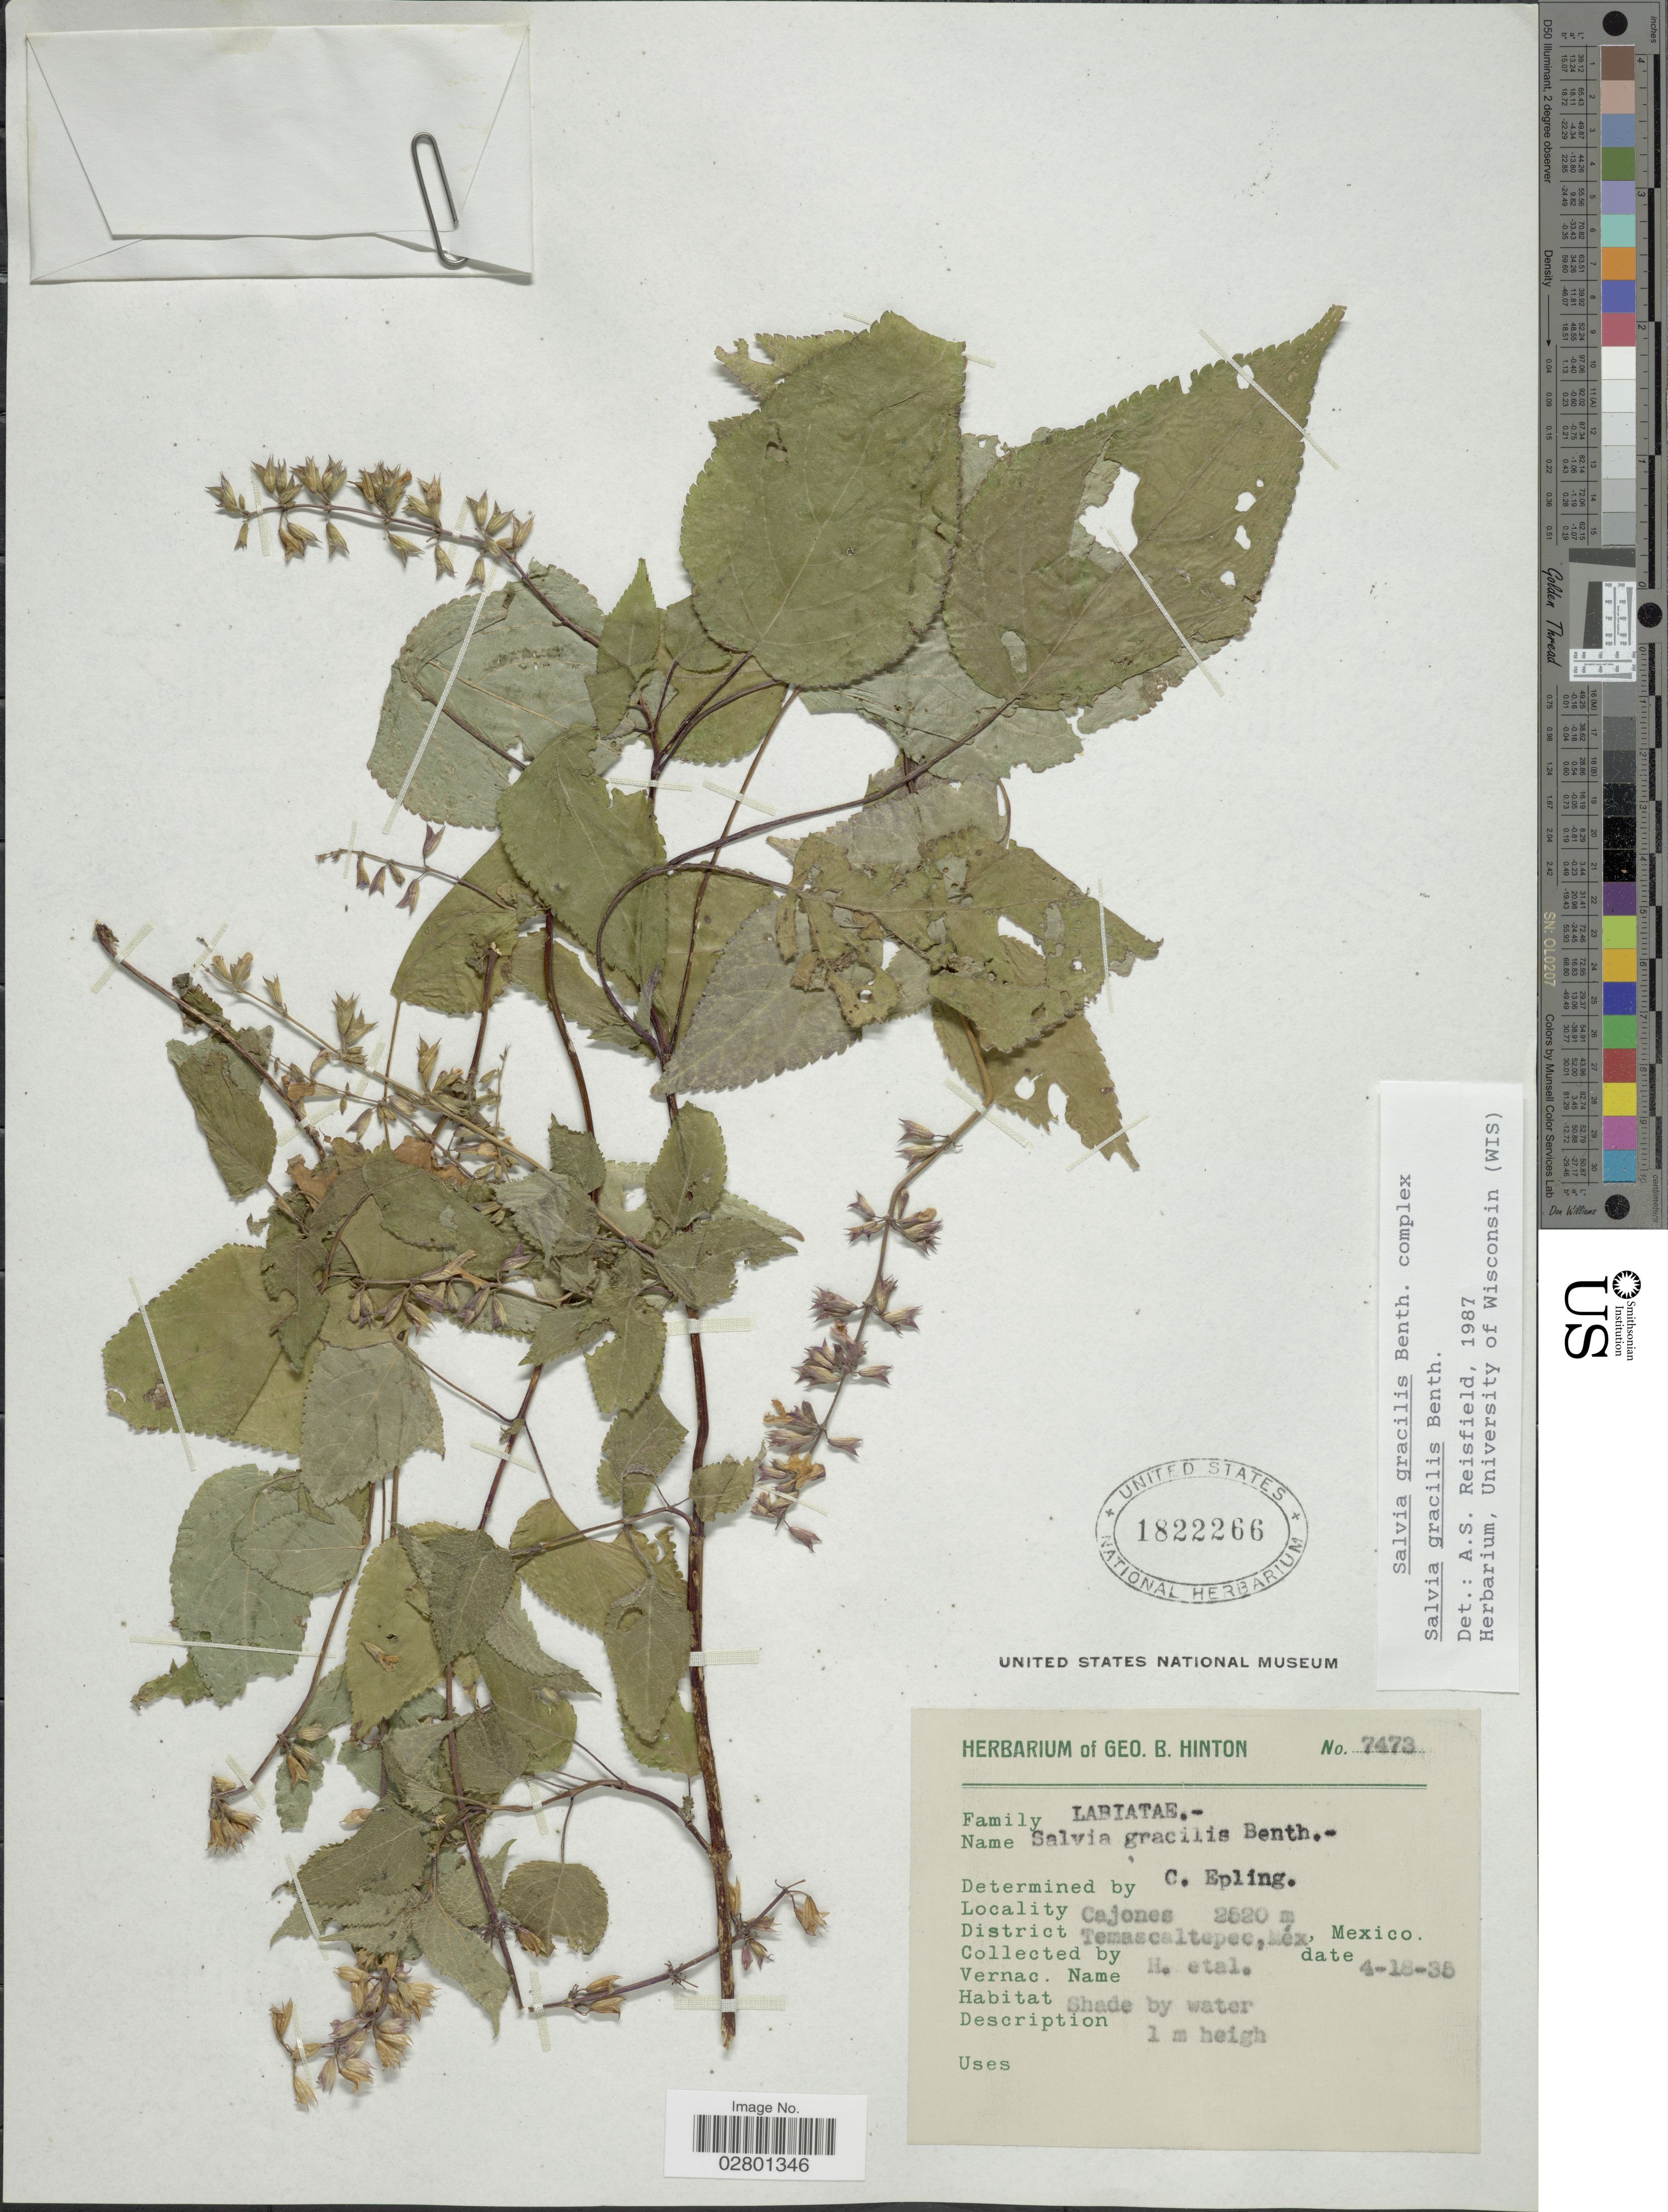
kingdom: Plantae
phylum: Tracheophyta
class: Magnoliopsida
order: Lamiales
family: Lamiaceae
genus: Salvia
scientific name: Salvia gracilis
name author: Benth.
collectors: G. B. Hinton & et al.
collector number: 7473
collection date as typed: Transcribed d/m/y: 18/4/35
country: Mexico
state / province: México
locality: Cajones, District Temascaltepec.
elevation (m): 2520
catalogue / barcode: US 1822266